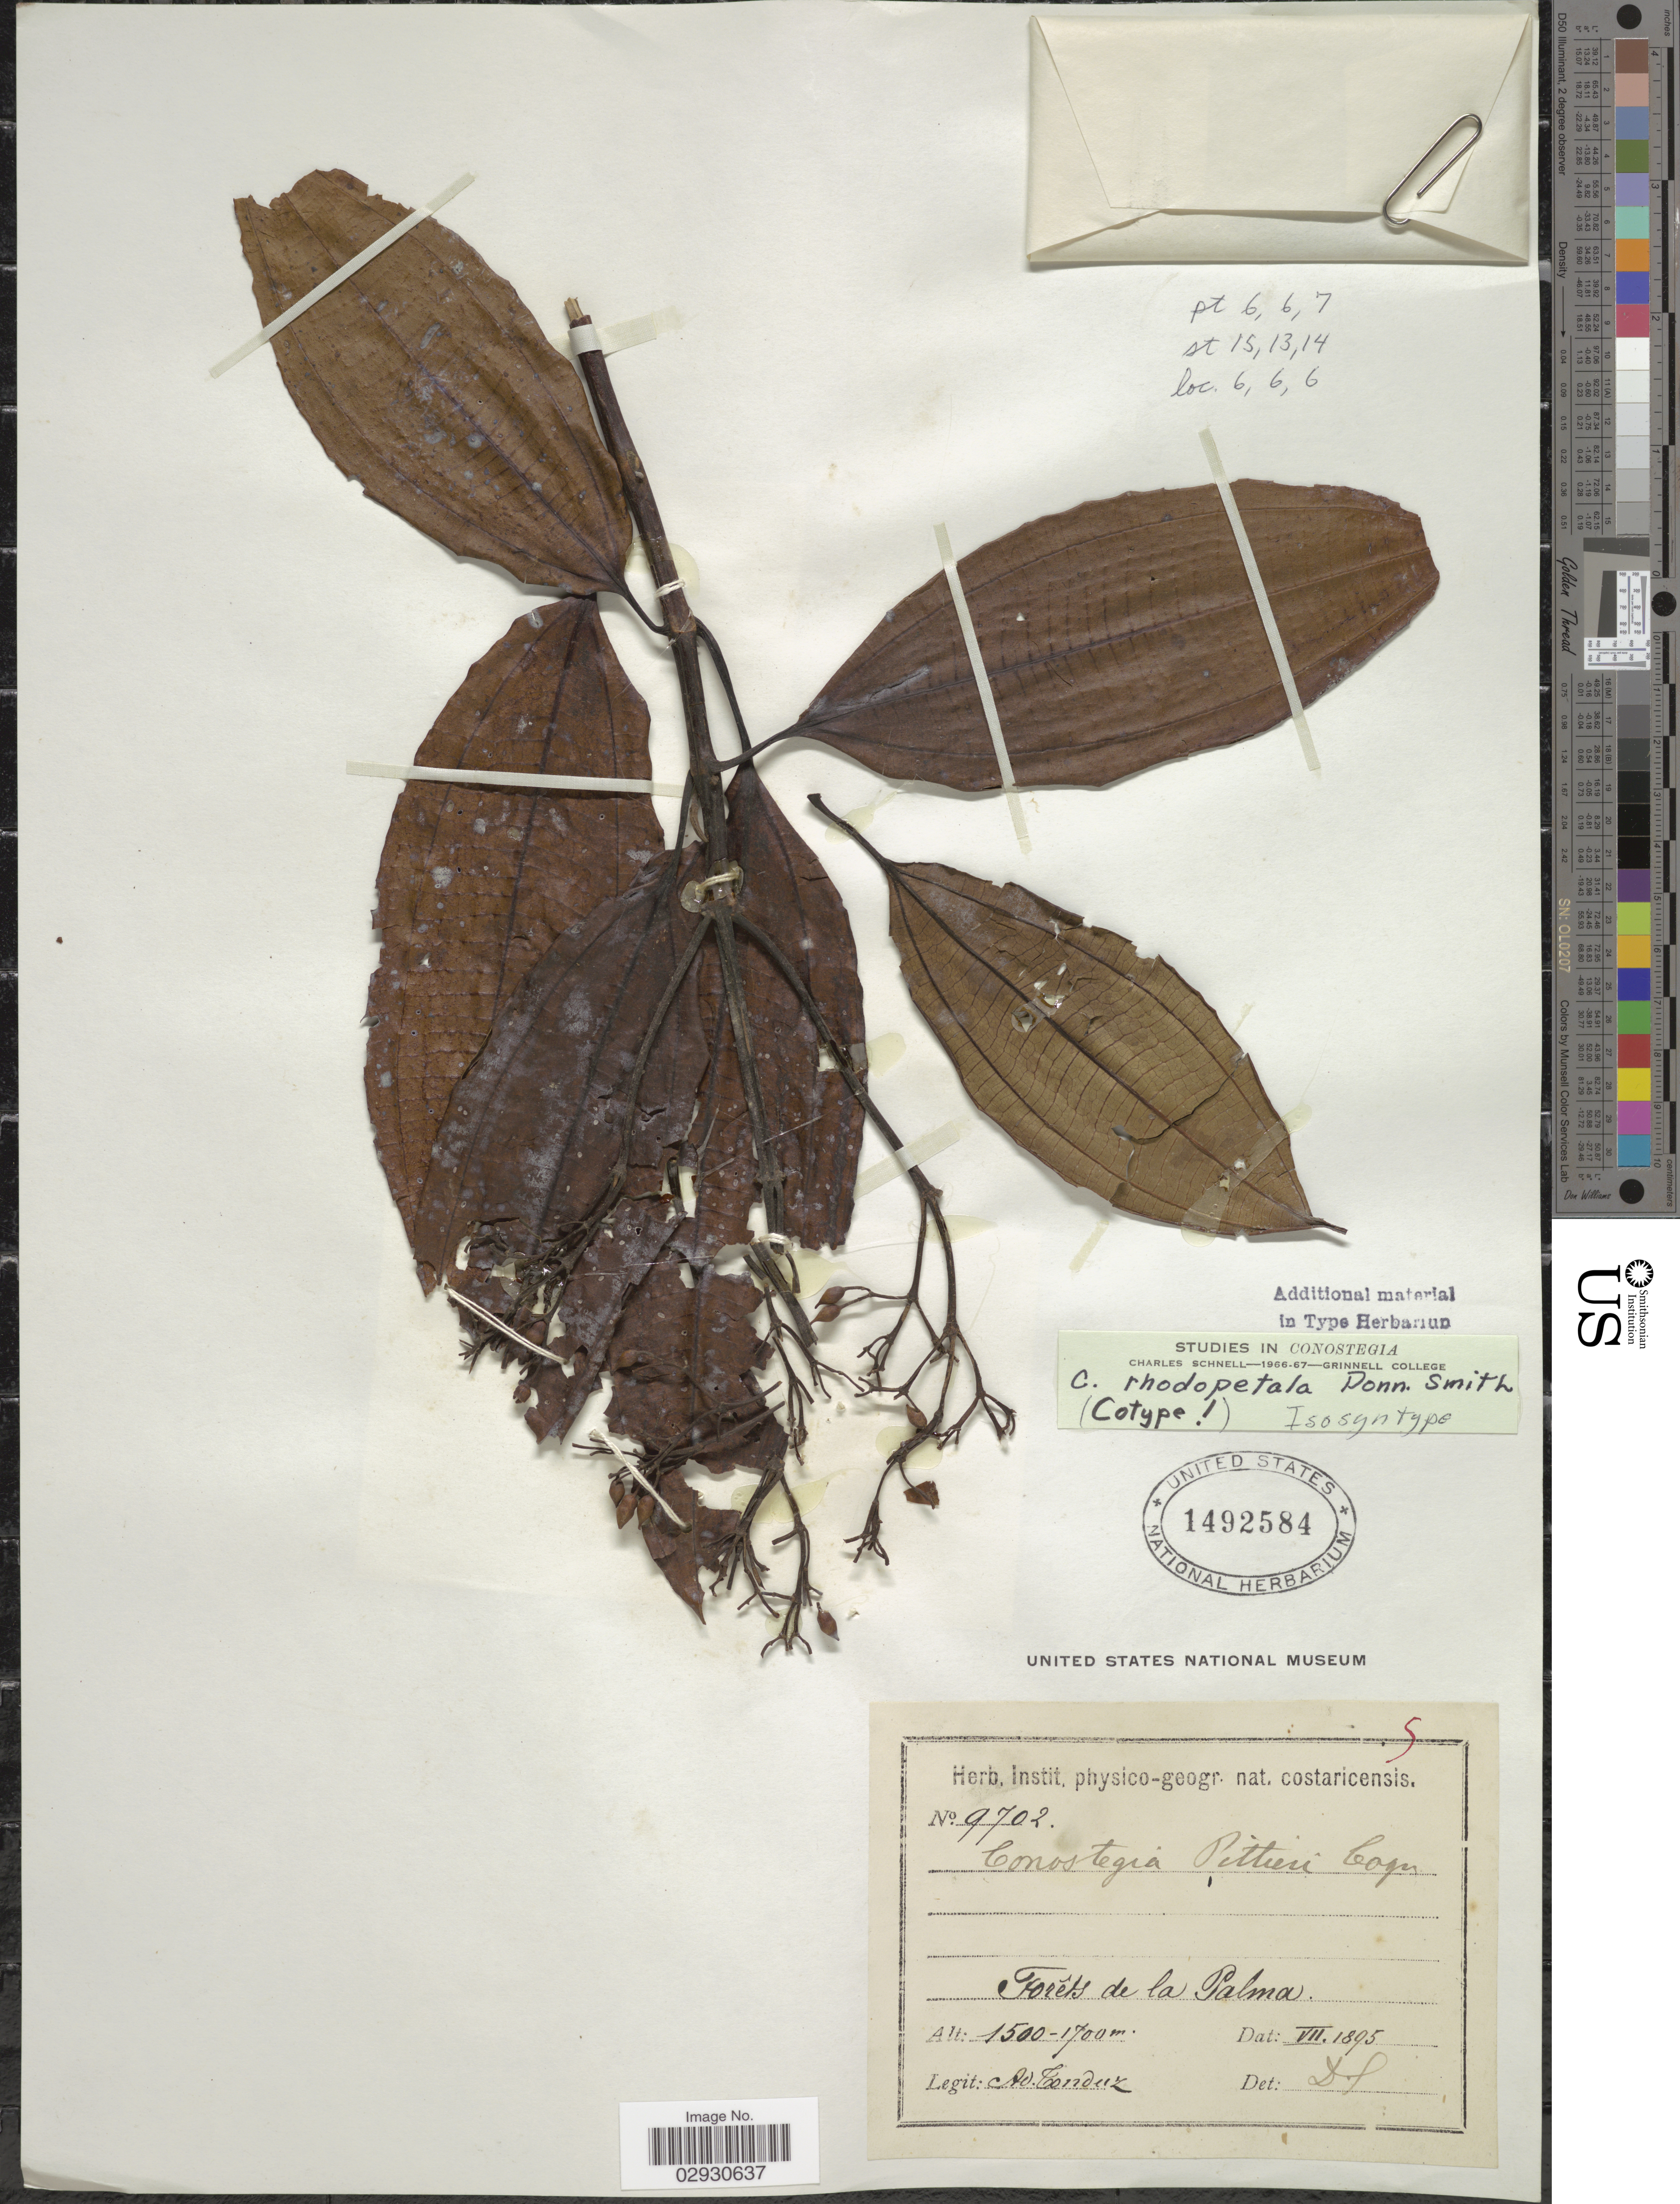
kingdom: Plantae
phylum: Tracheophyta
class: Magnoliopsida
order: Myrtales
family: Melastomataceae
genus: Conostegia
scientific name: Conostegia rhodopetala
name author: Donn. Sm.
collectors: A. Tonduz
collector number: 9702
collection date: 1895-07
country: Costa Rica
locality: Forêts de la Palma.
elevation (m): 1500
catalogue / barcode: US 1492584